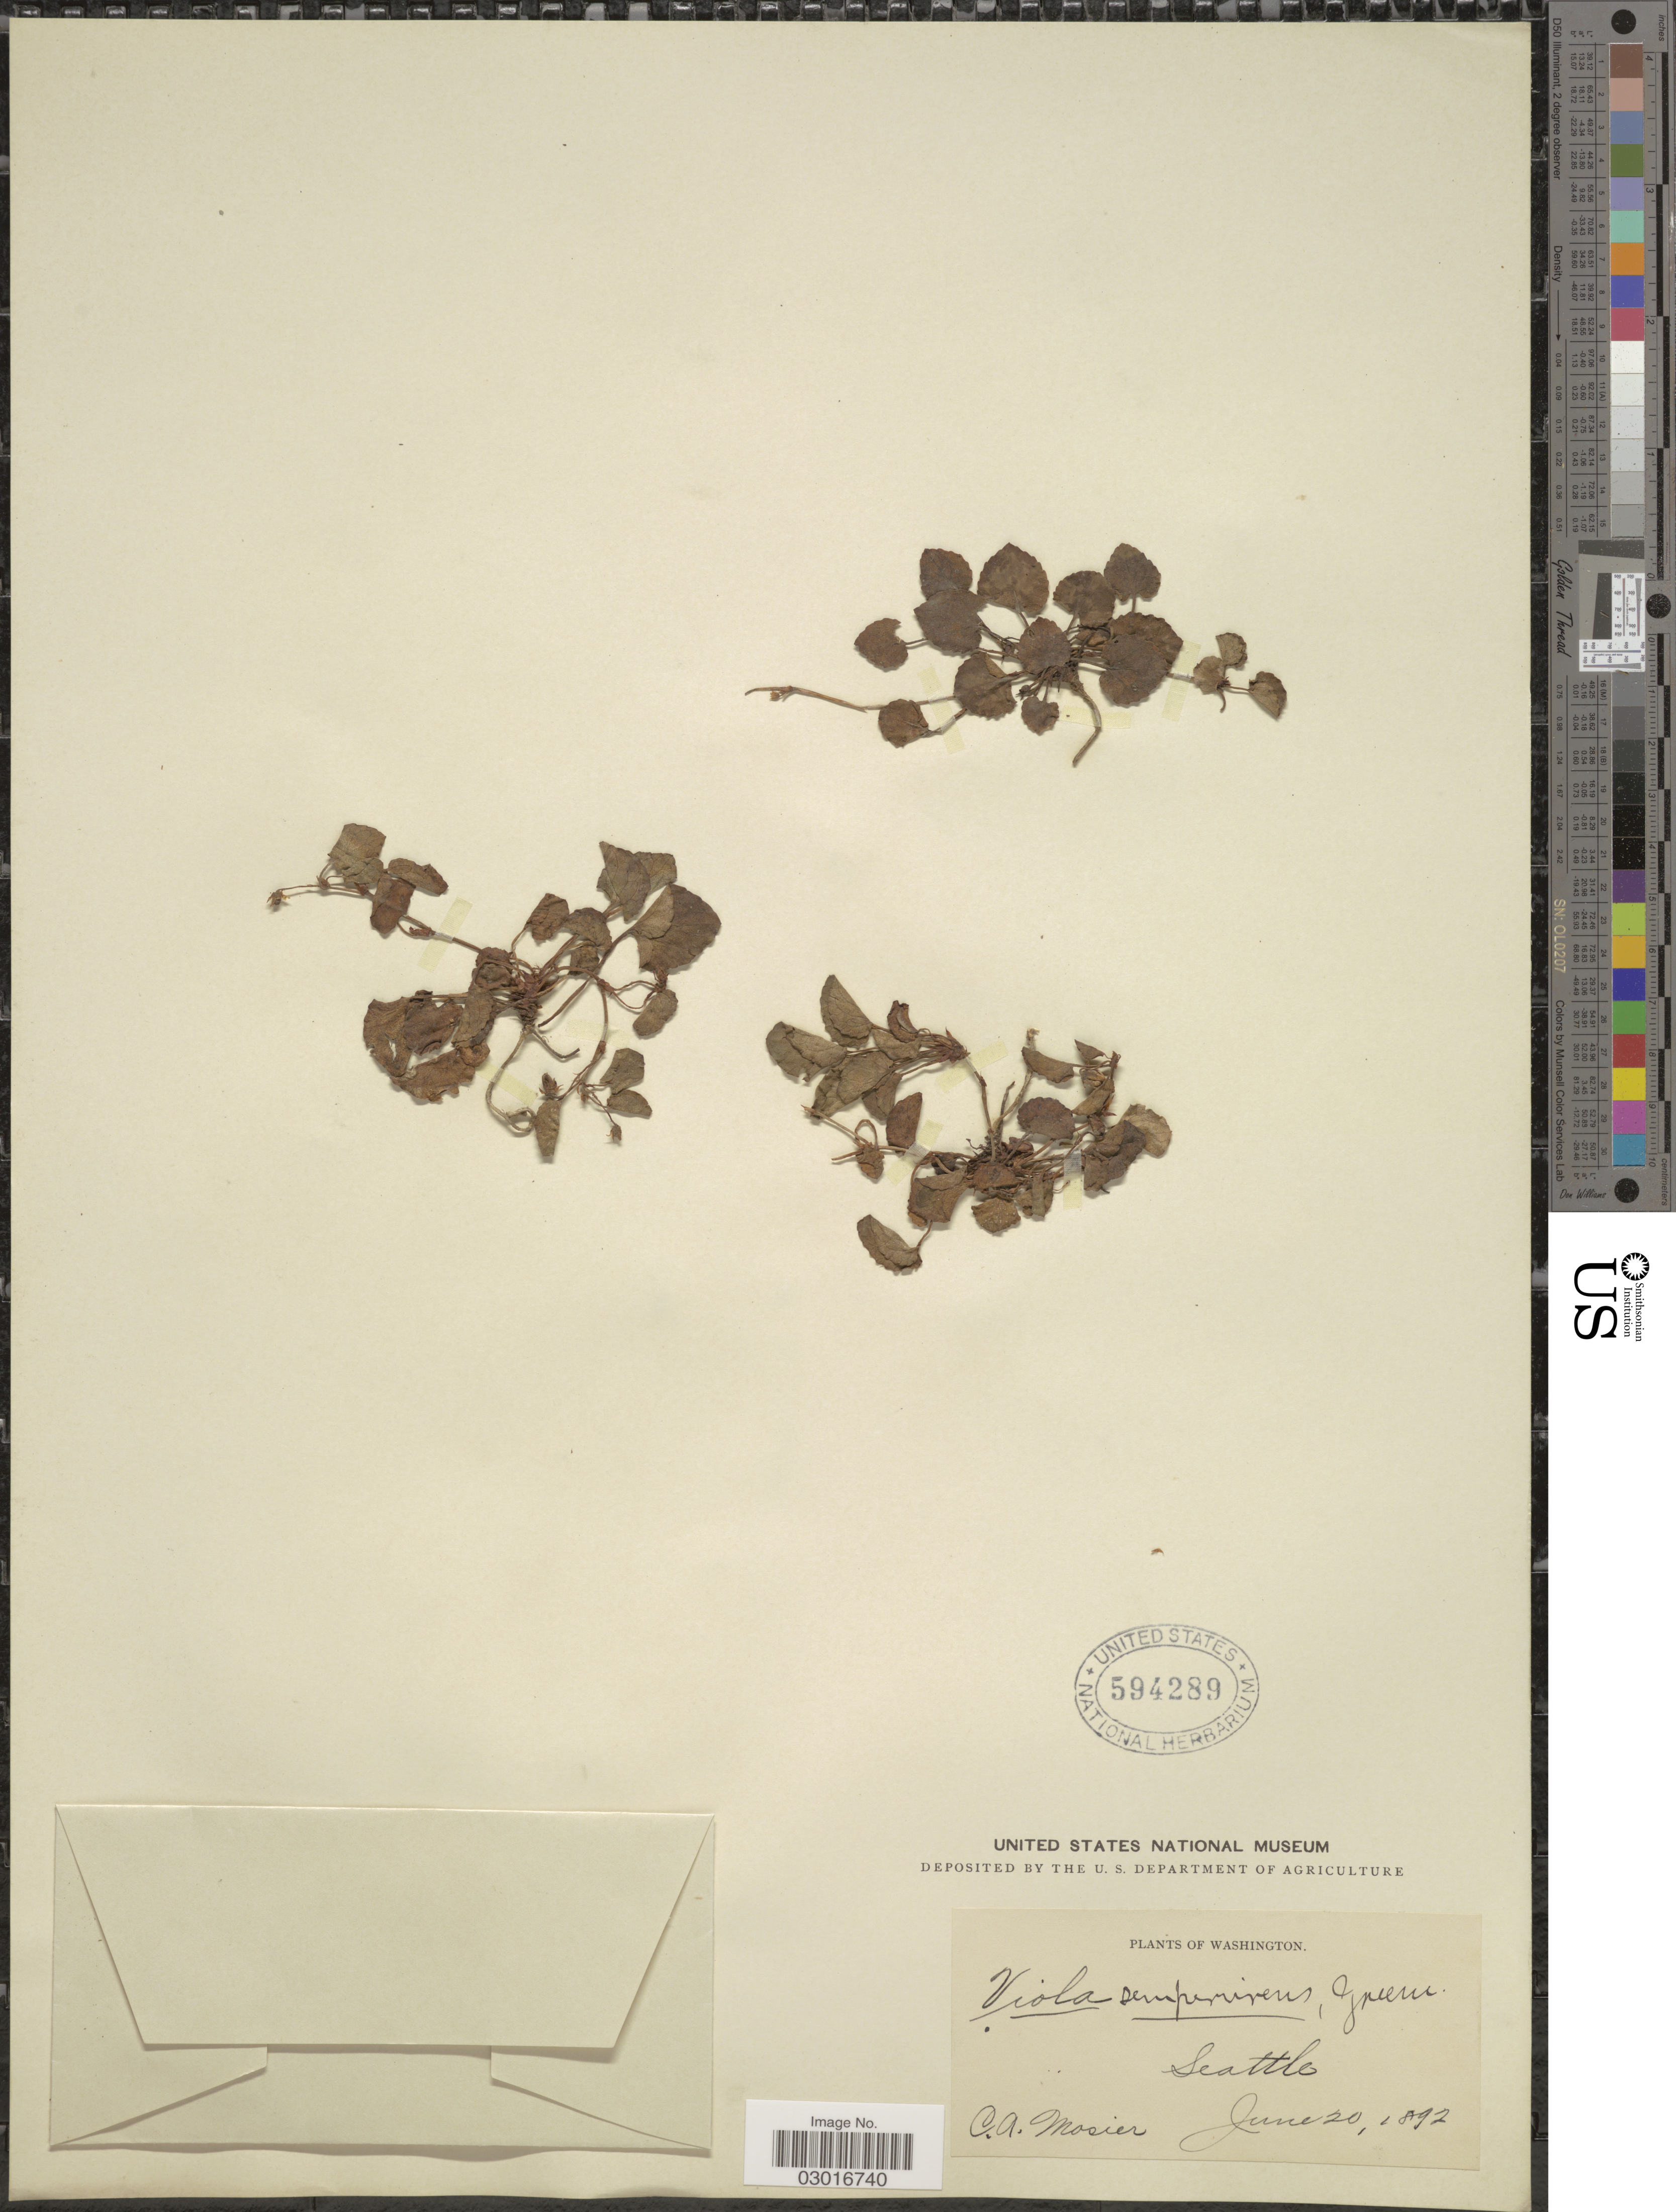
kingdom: Plantae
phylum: Tracheophyta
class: Magnoliopsida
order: Malpighiales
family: Violaceae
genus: Viola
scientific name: Viola sempervirens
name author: Greene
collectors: C. A. Mosier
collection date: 1892-06-20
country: United States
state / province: Washington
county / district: King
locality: Seattle.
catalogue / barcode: US 594289